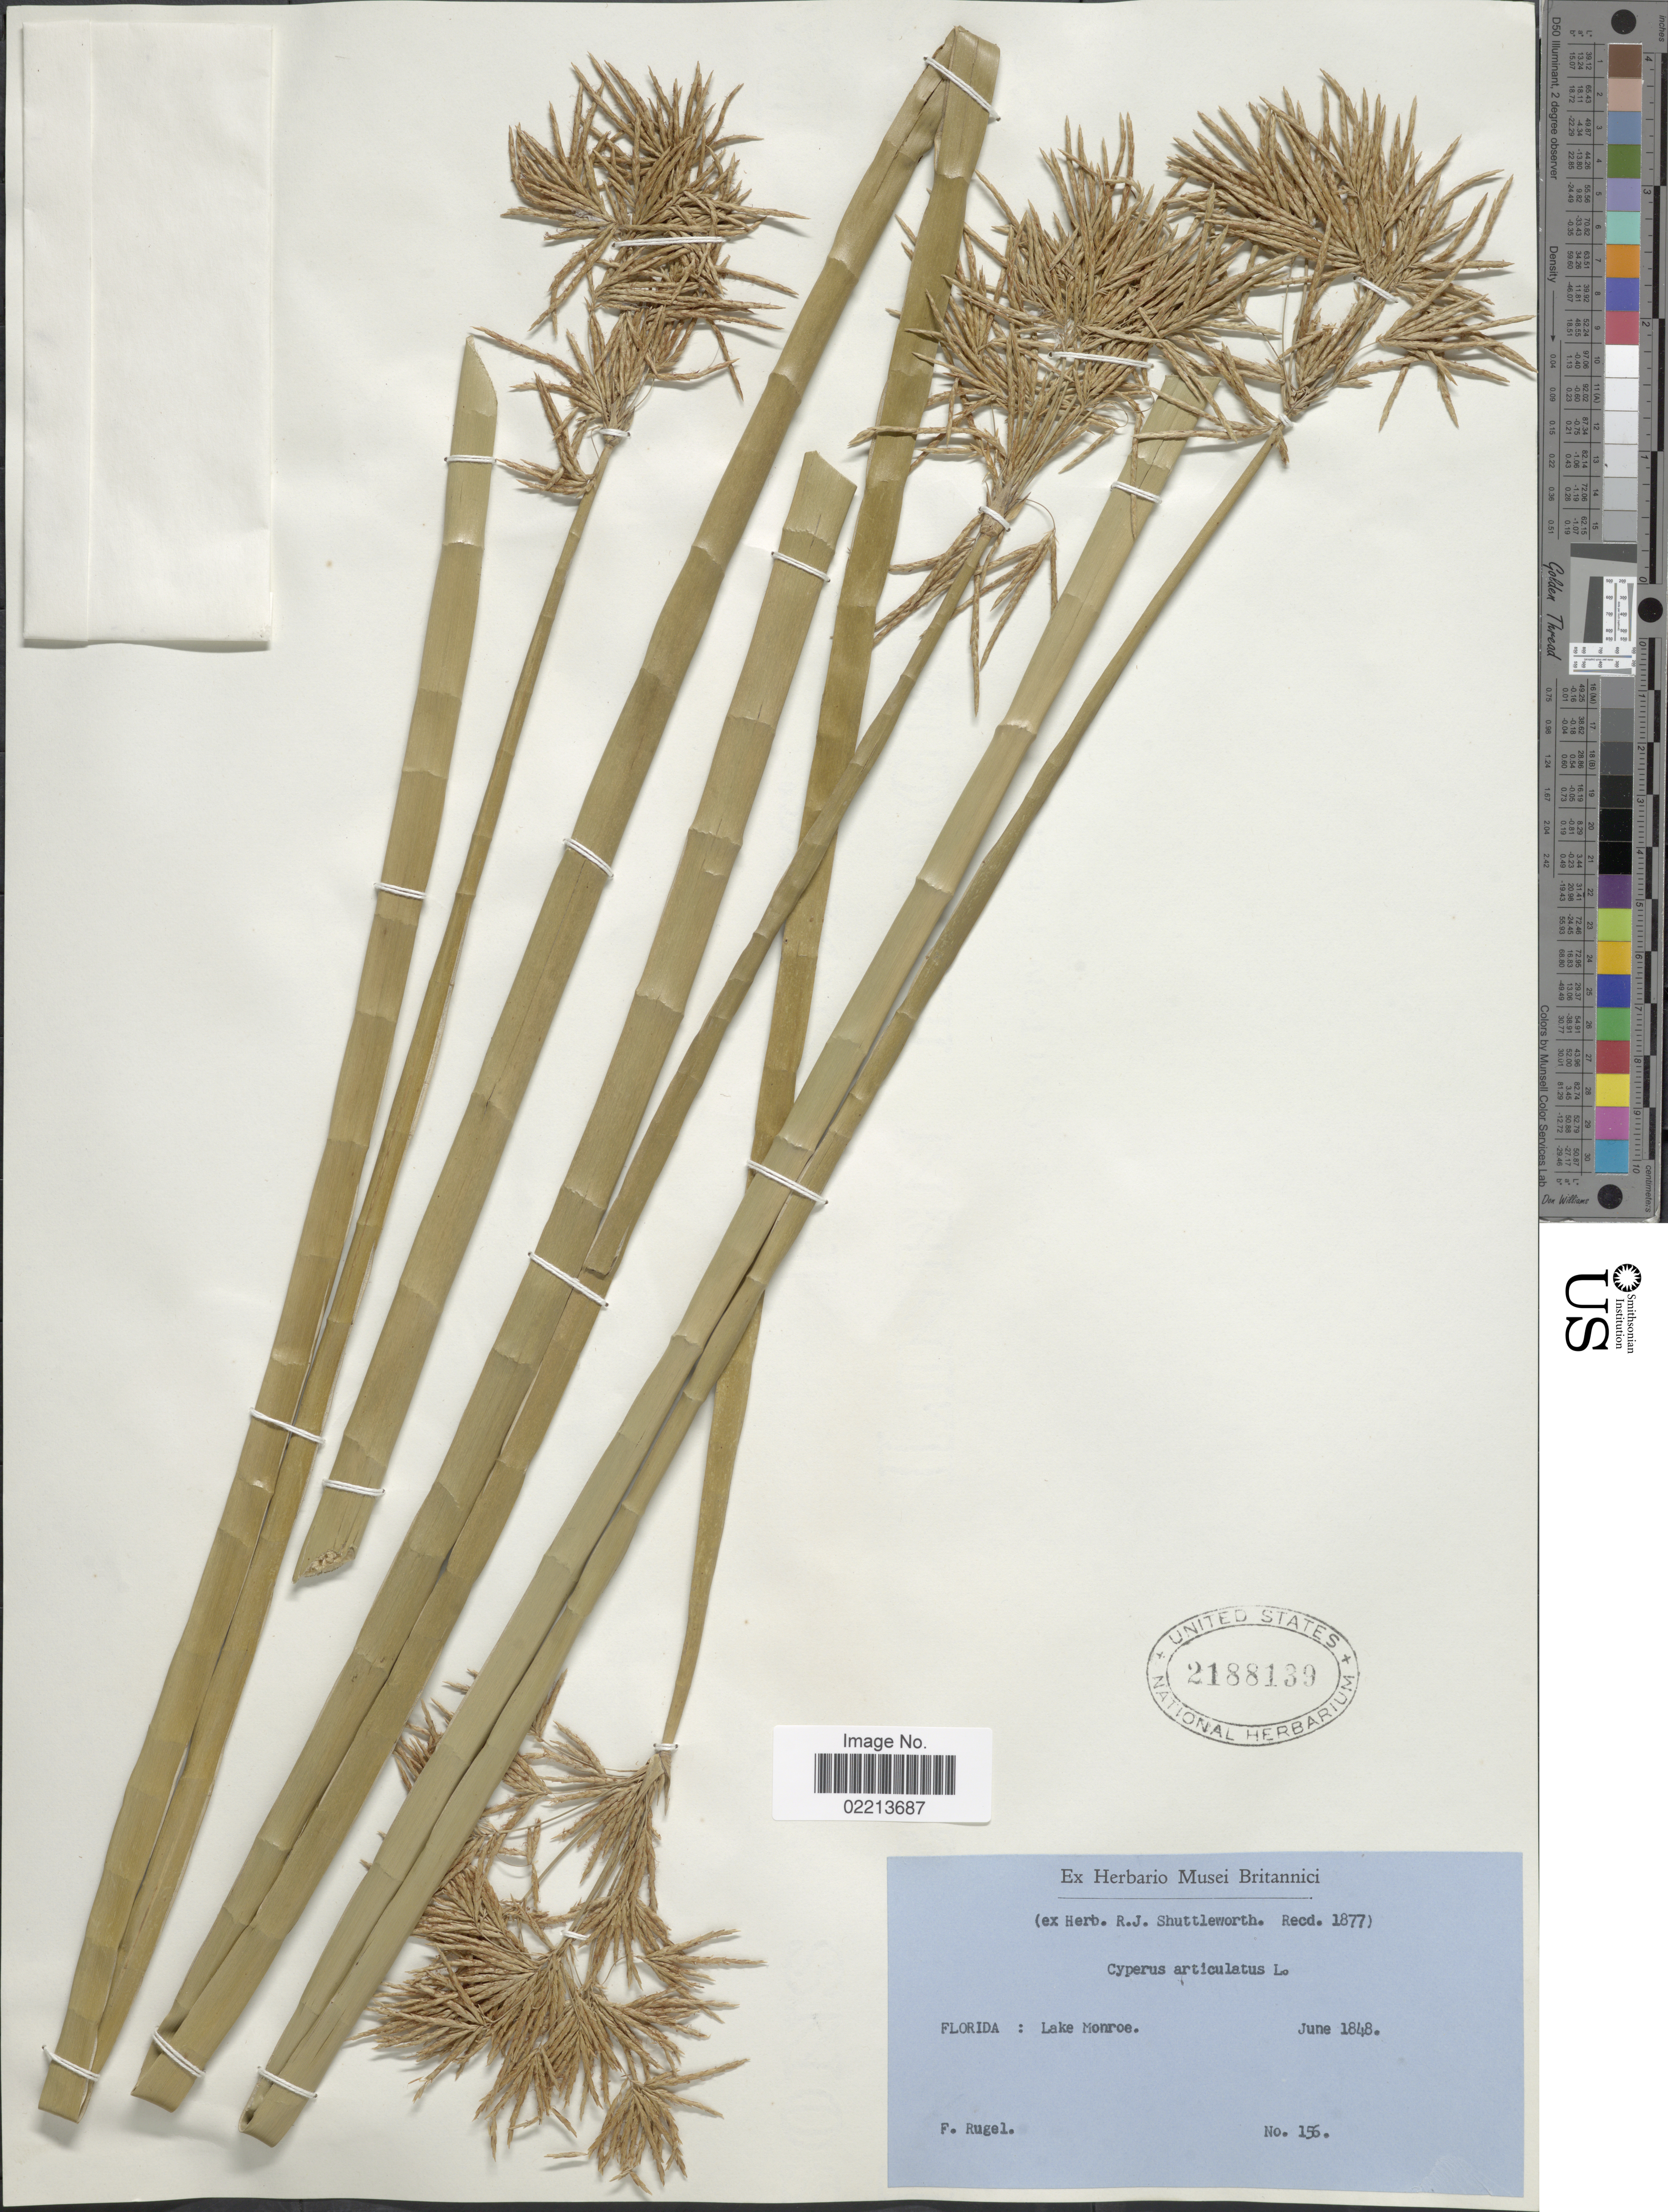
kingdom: Plantae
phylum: Tracheophyta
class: Liliopsida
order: Poales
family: Cyperaceae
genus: Cyperus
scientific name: Cyperus articulatus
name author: L.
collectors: F. Rugel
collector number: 156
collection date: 1848-06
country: United States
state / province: Florida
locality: Lake Monroe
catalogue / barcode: US 2188139